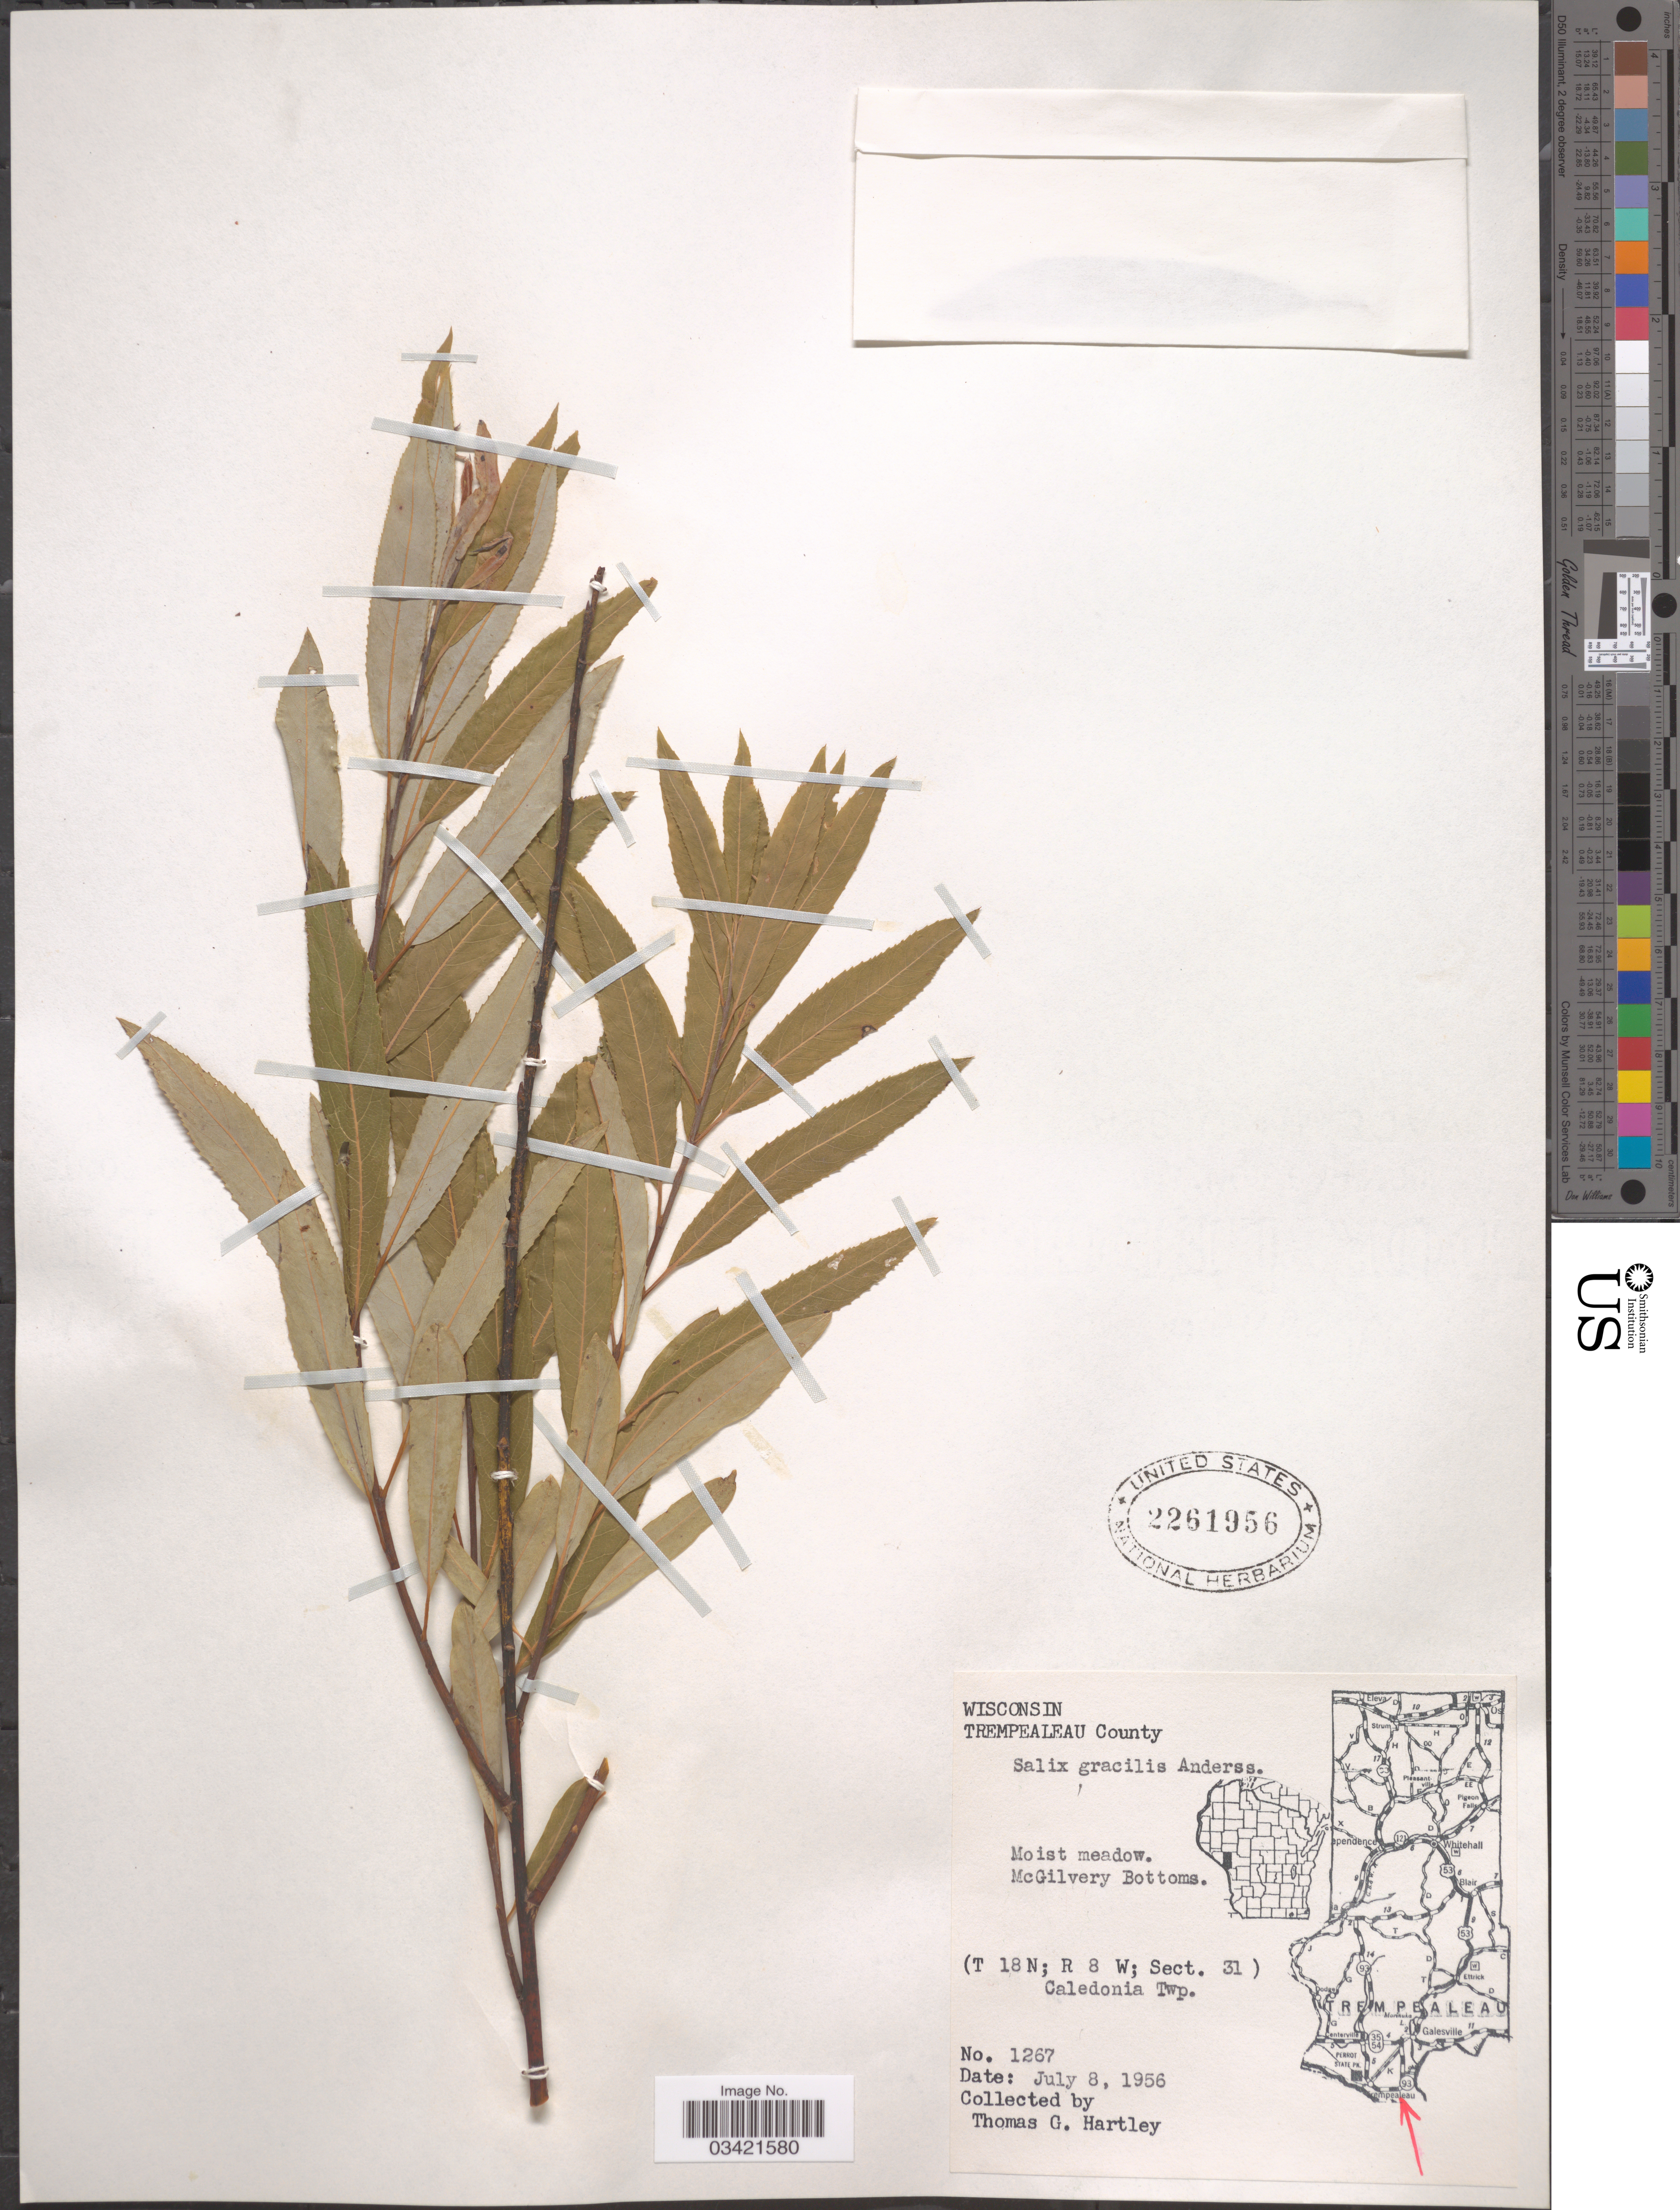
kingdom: Plantae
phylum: Tracheophyta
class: Magnoliopsida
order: Malpighiales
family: Salicaceae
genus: Salix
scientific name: Salix gracilis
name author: Andersson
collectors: T. G. Hartley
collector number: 1267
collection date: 1956-07-08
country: United States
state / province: Wisconsin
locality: Trempealeau County. McGilvery Bottoms. (T 18N; R 8 W; Sect. 31). Caledonia Twp.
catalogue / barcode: US 2261956